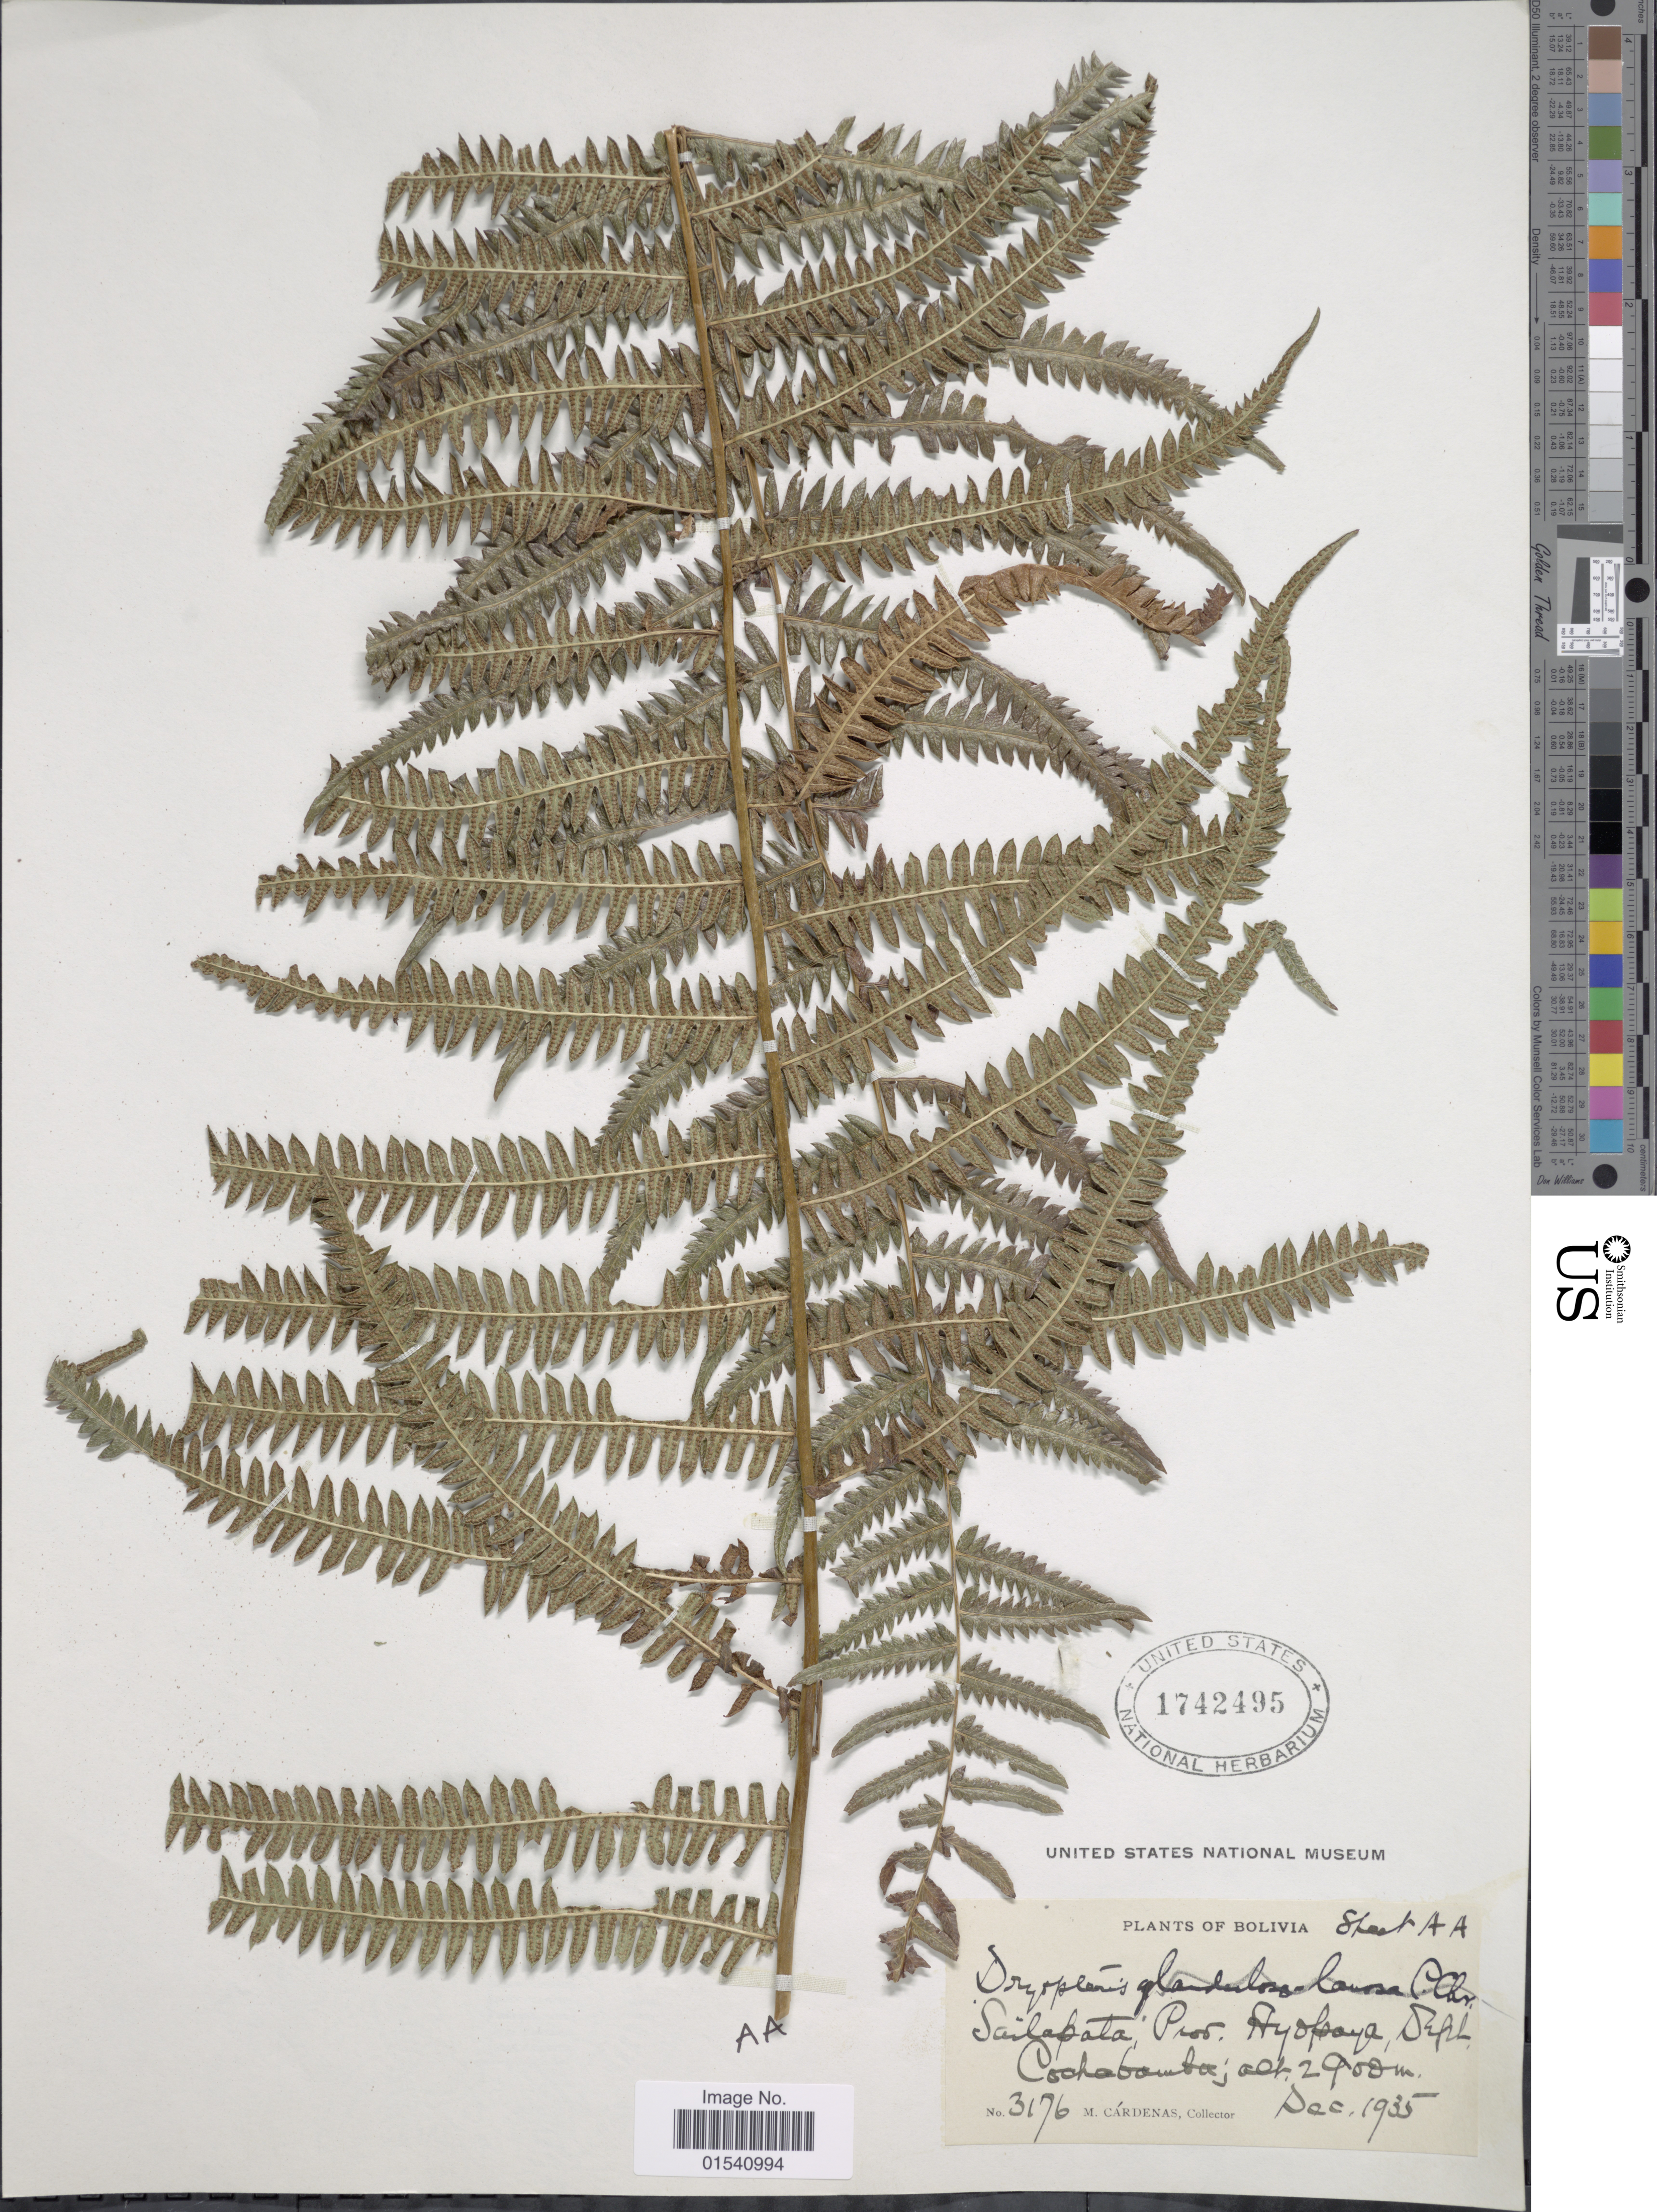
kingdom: Plantae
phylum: Tracheophyta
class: Polypodiopsida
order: Polypodiales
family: Thelypteridaceae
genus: Amauropelta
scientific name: Amauropelta rufa (Poir.) comb. nov., ined 2015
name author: (Poir.)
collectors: M. Cárdenas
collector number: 3176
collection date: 1935-12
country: Bolivia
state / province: Cochabamba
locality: Sailapota; Prov. Ayopaya, Dept. Cochabamba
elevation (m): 2900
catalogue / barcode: US 1742495